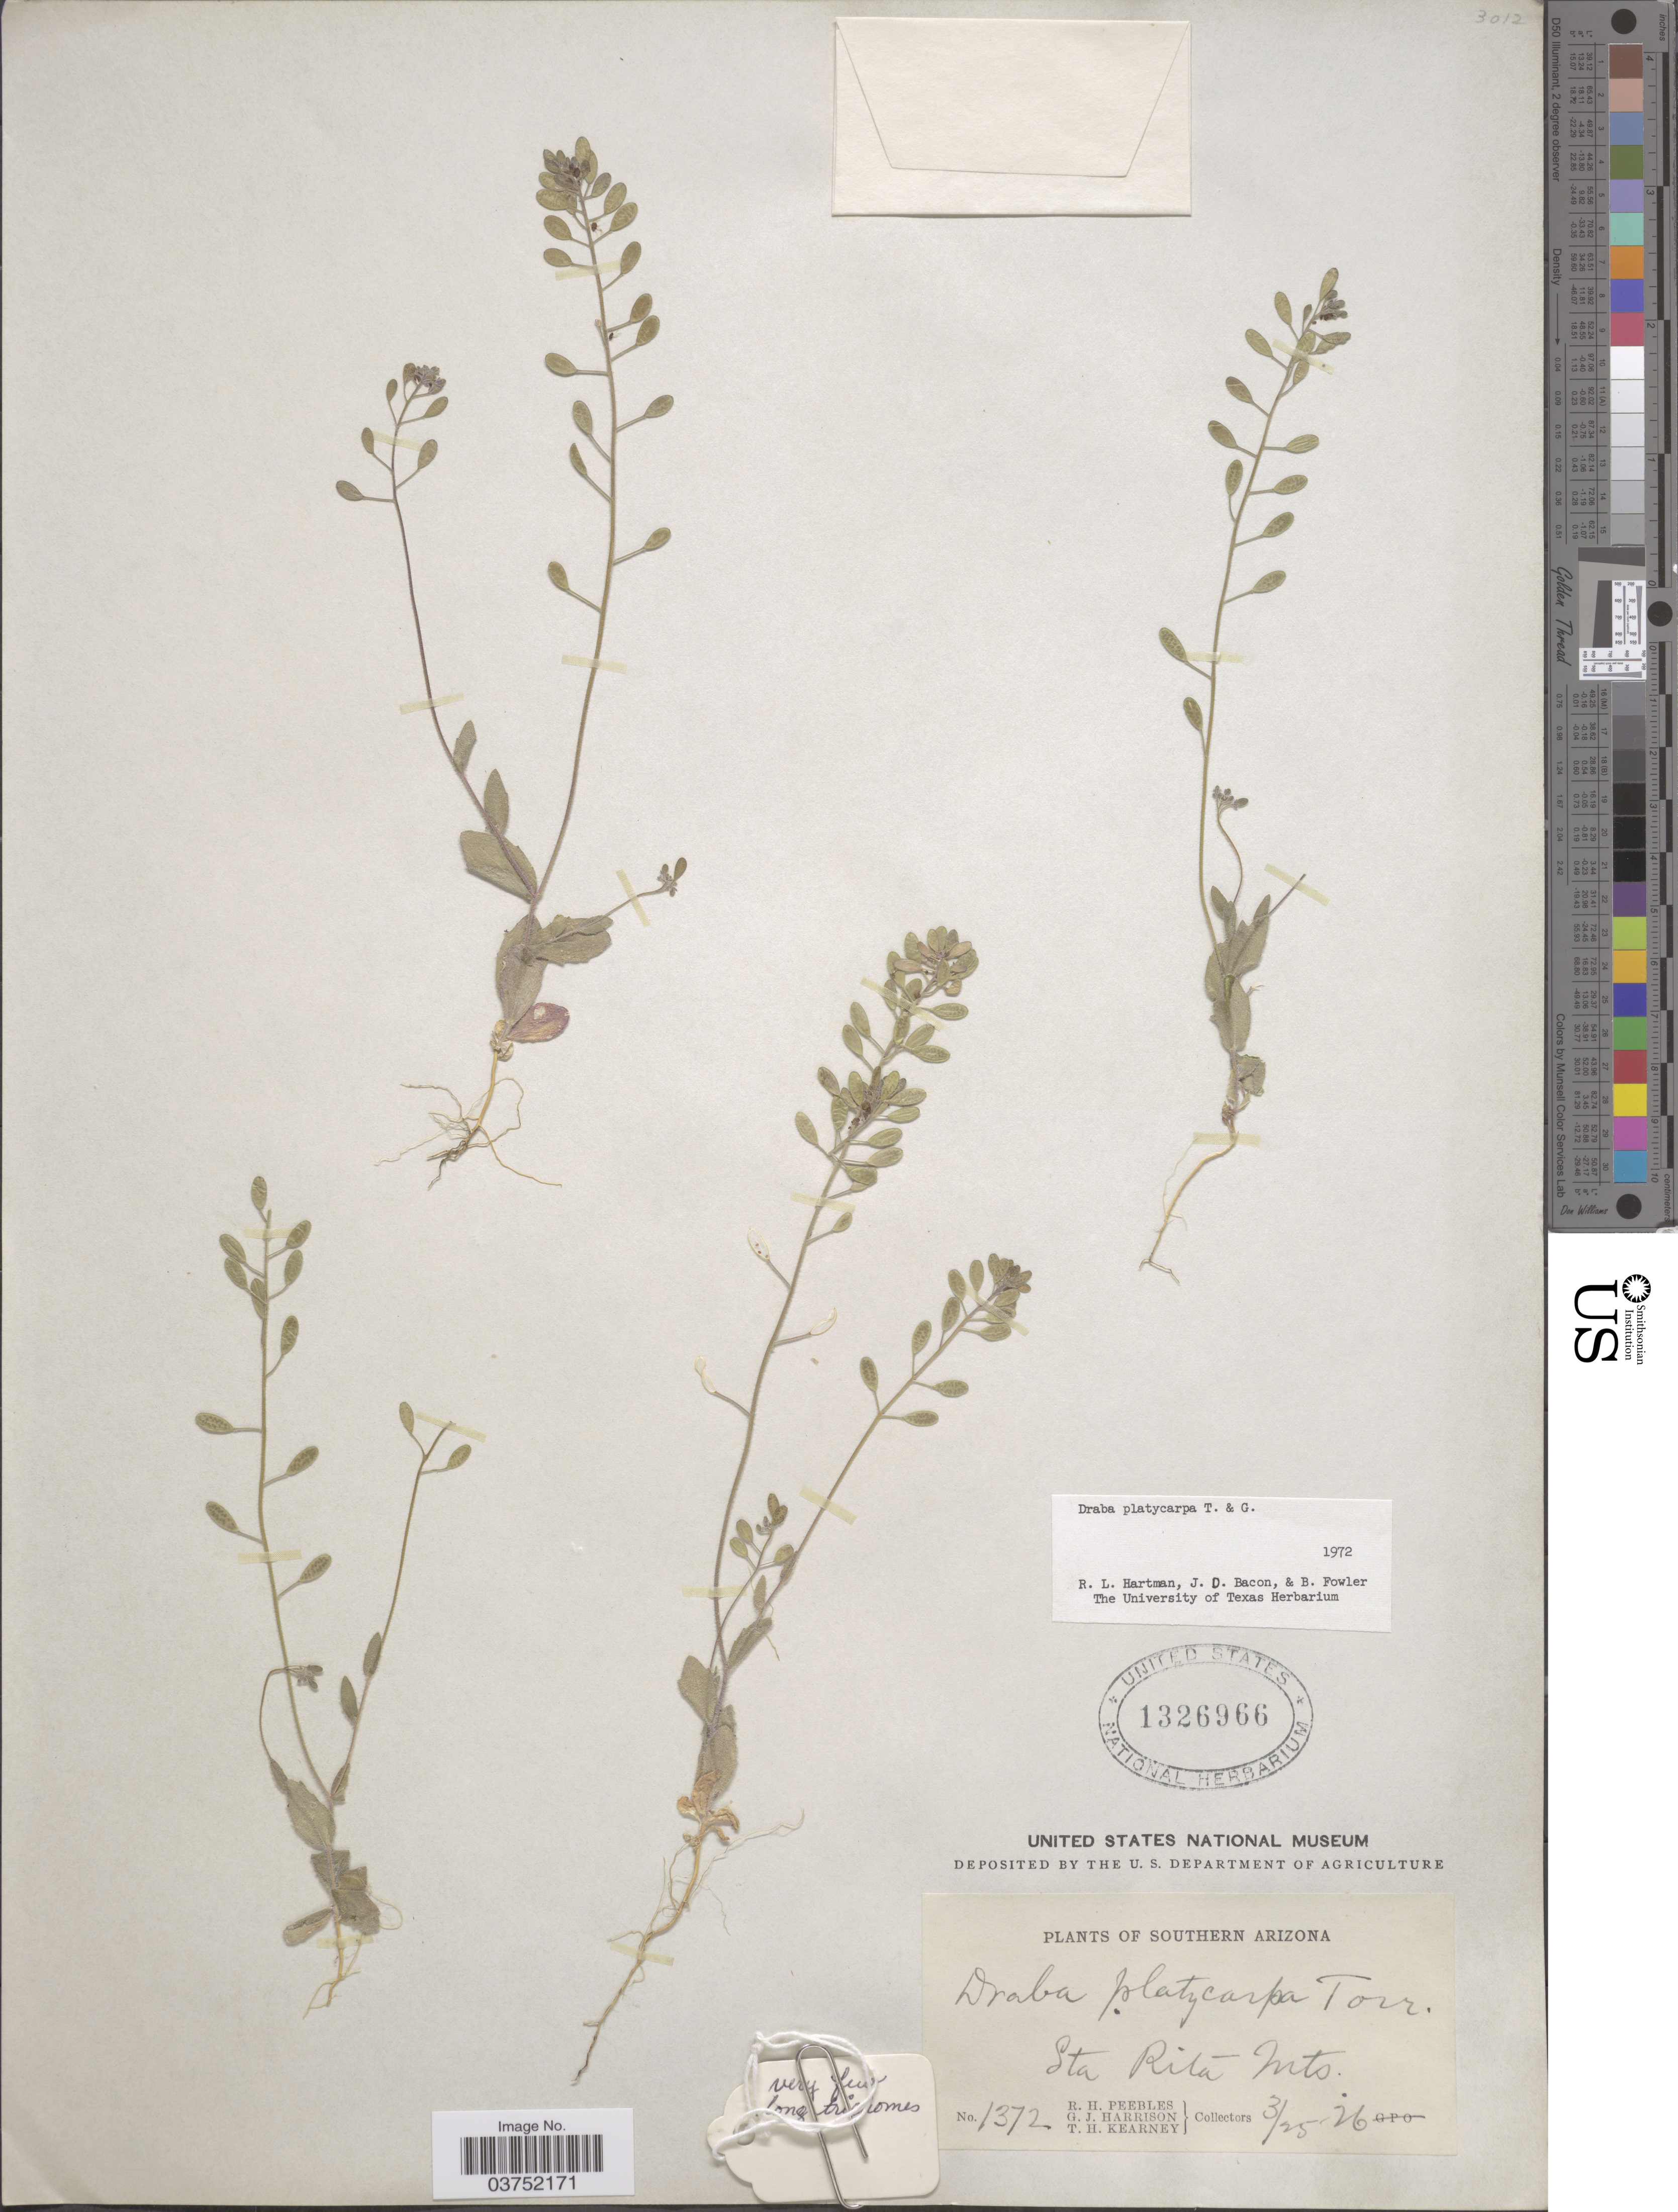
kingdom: Plantae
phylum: Tracheophyta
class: Magnoliopsida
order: Brassicales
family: Brassicaceae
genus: Draba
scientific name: Draba platycarpa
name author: Torr. & A. Gray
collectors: R. H. Peebles, G. J. Harrison & T. H. Kearney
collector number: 1372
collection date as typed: Transcribed d/m/y: 25/3/26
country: United States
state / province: Arizona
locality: Southern Arizona. Sta Rita Mts.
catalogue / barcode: US 1326966